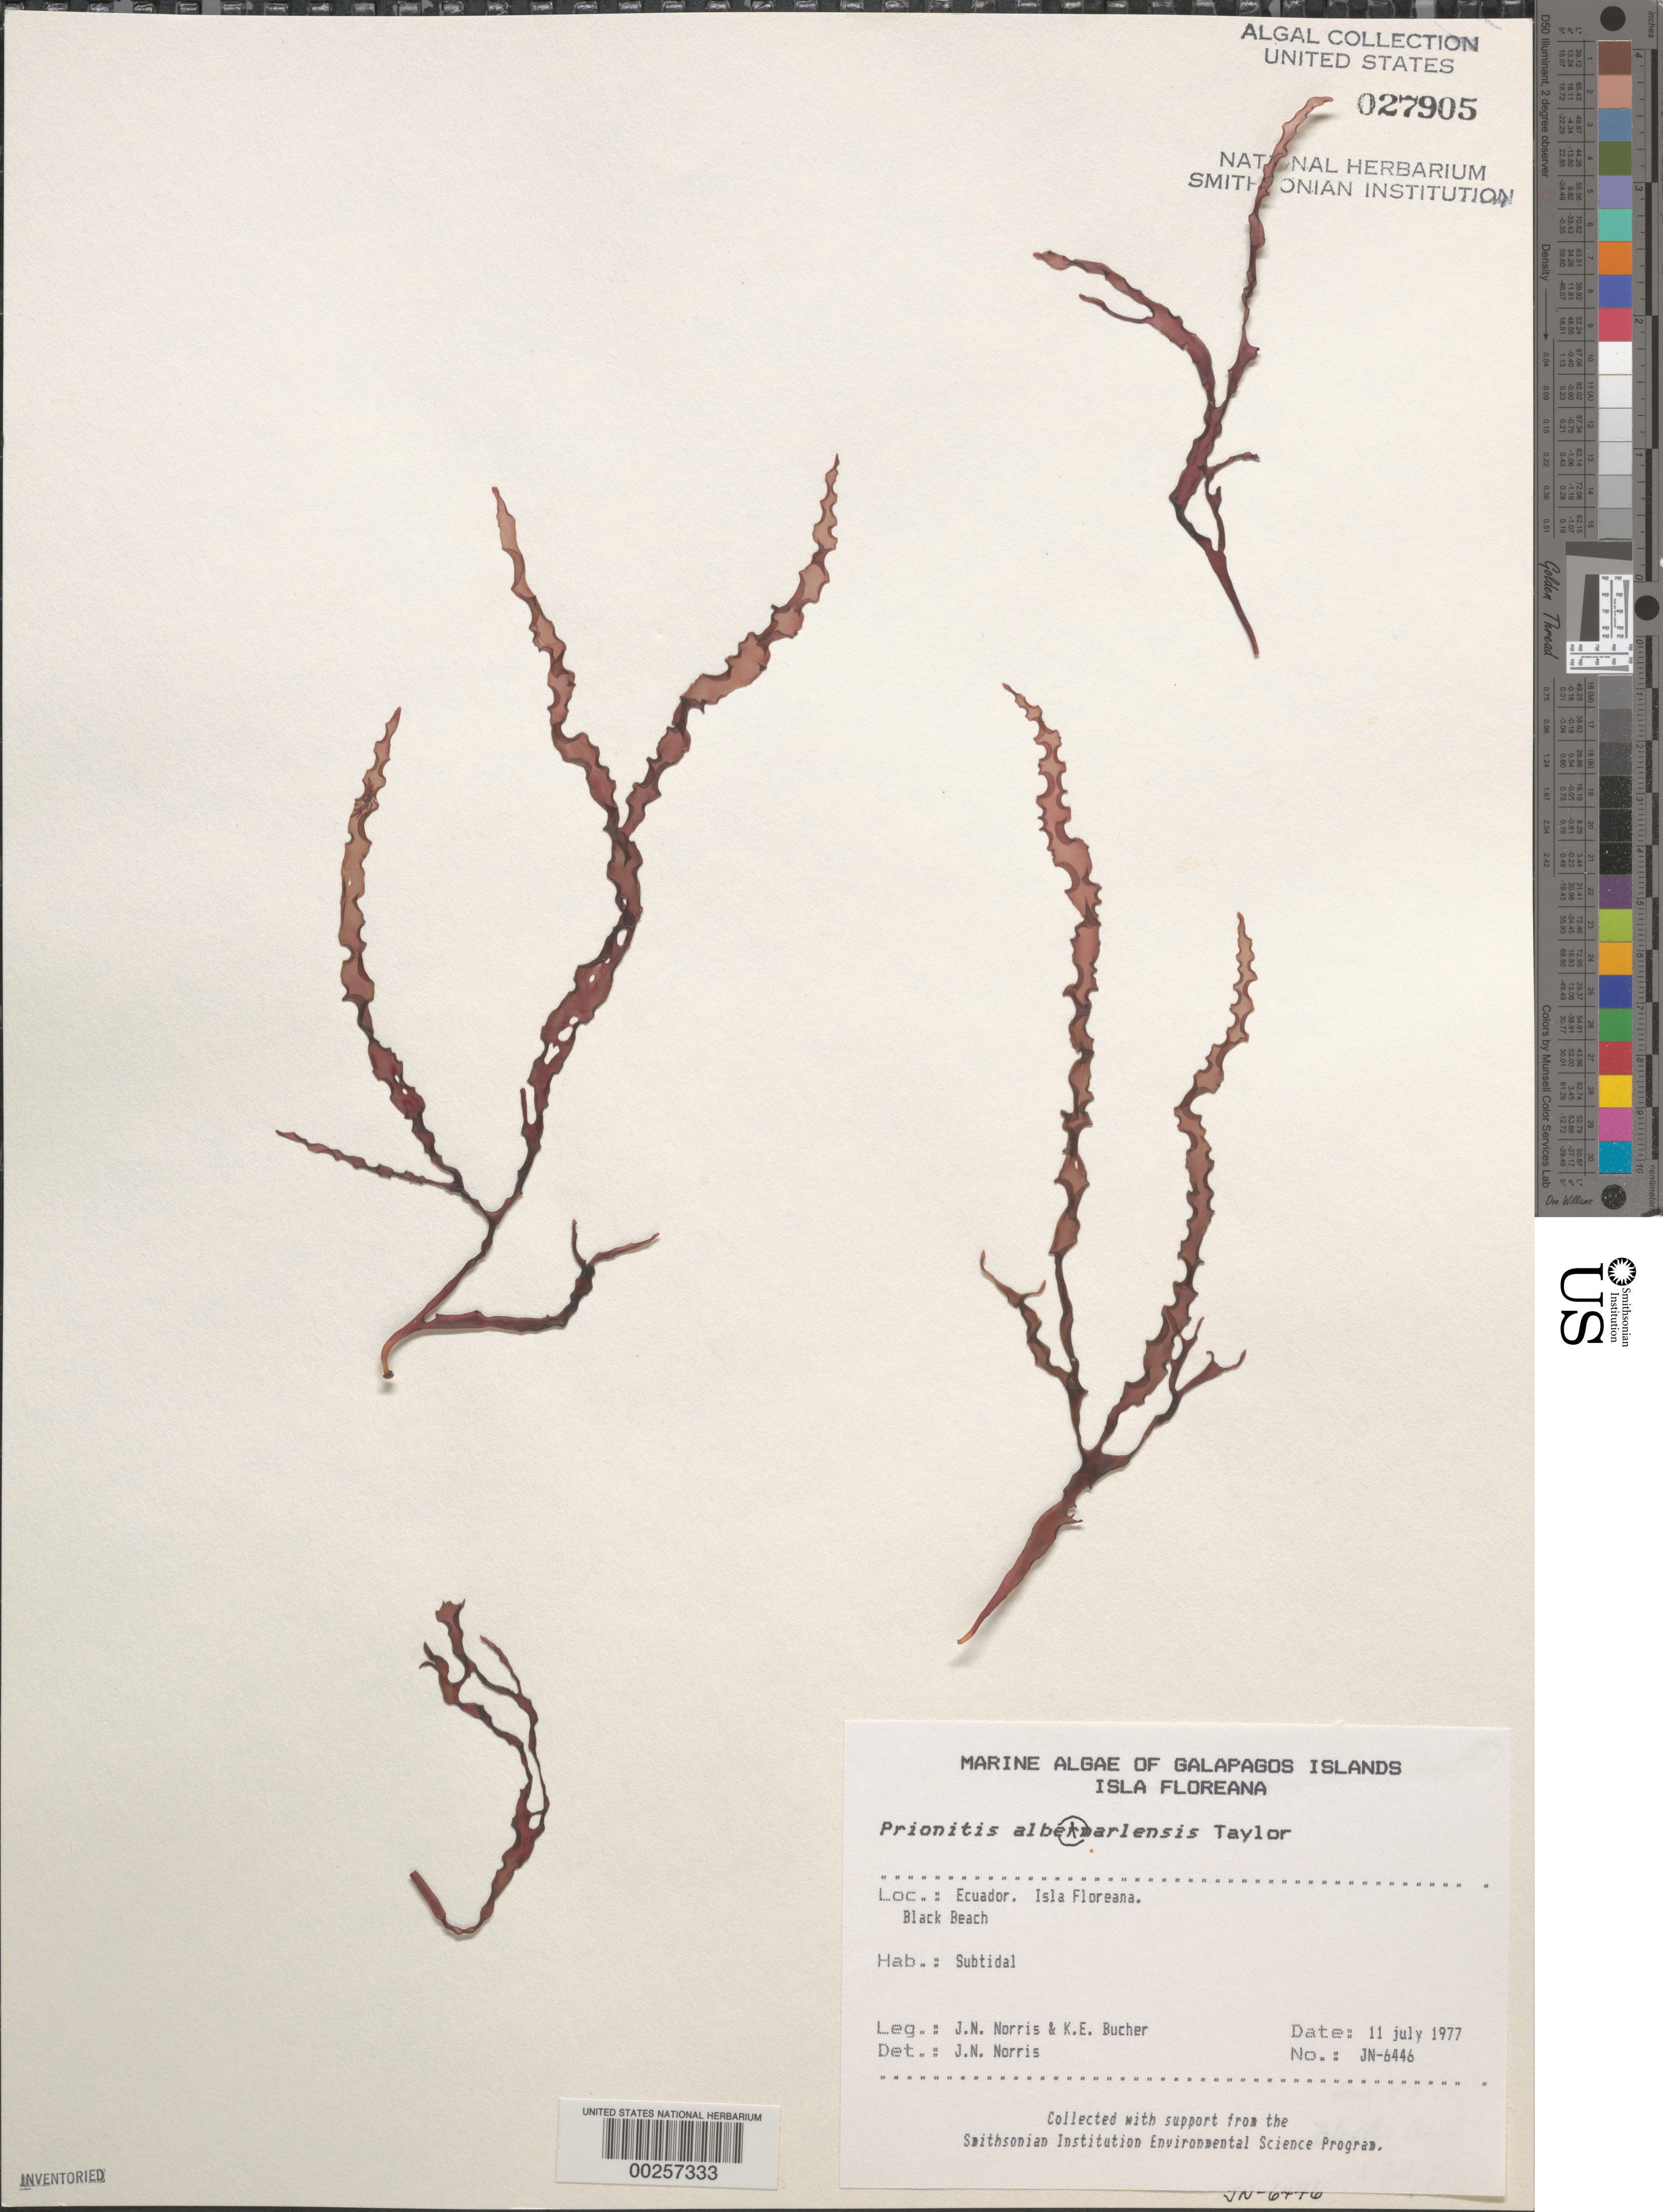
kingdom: Plantae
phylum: Rhodophyta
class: Florideophyceae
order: Cryptonemiales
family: Cryptonemiaceae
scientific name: Prionitis albemarlensis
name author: W.R. Taylor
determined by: Norris, James N.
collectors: J. N. Norris & K. E. Bucher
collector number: JN-6446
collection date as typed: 11 Jul 1977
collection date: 1977-07-11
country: Ecuador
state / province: Colón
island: Floreana [Charles, Santa Maria]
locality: Black Beach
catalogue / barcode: US 27905